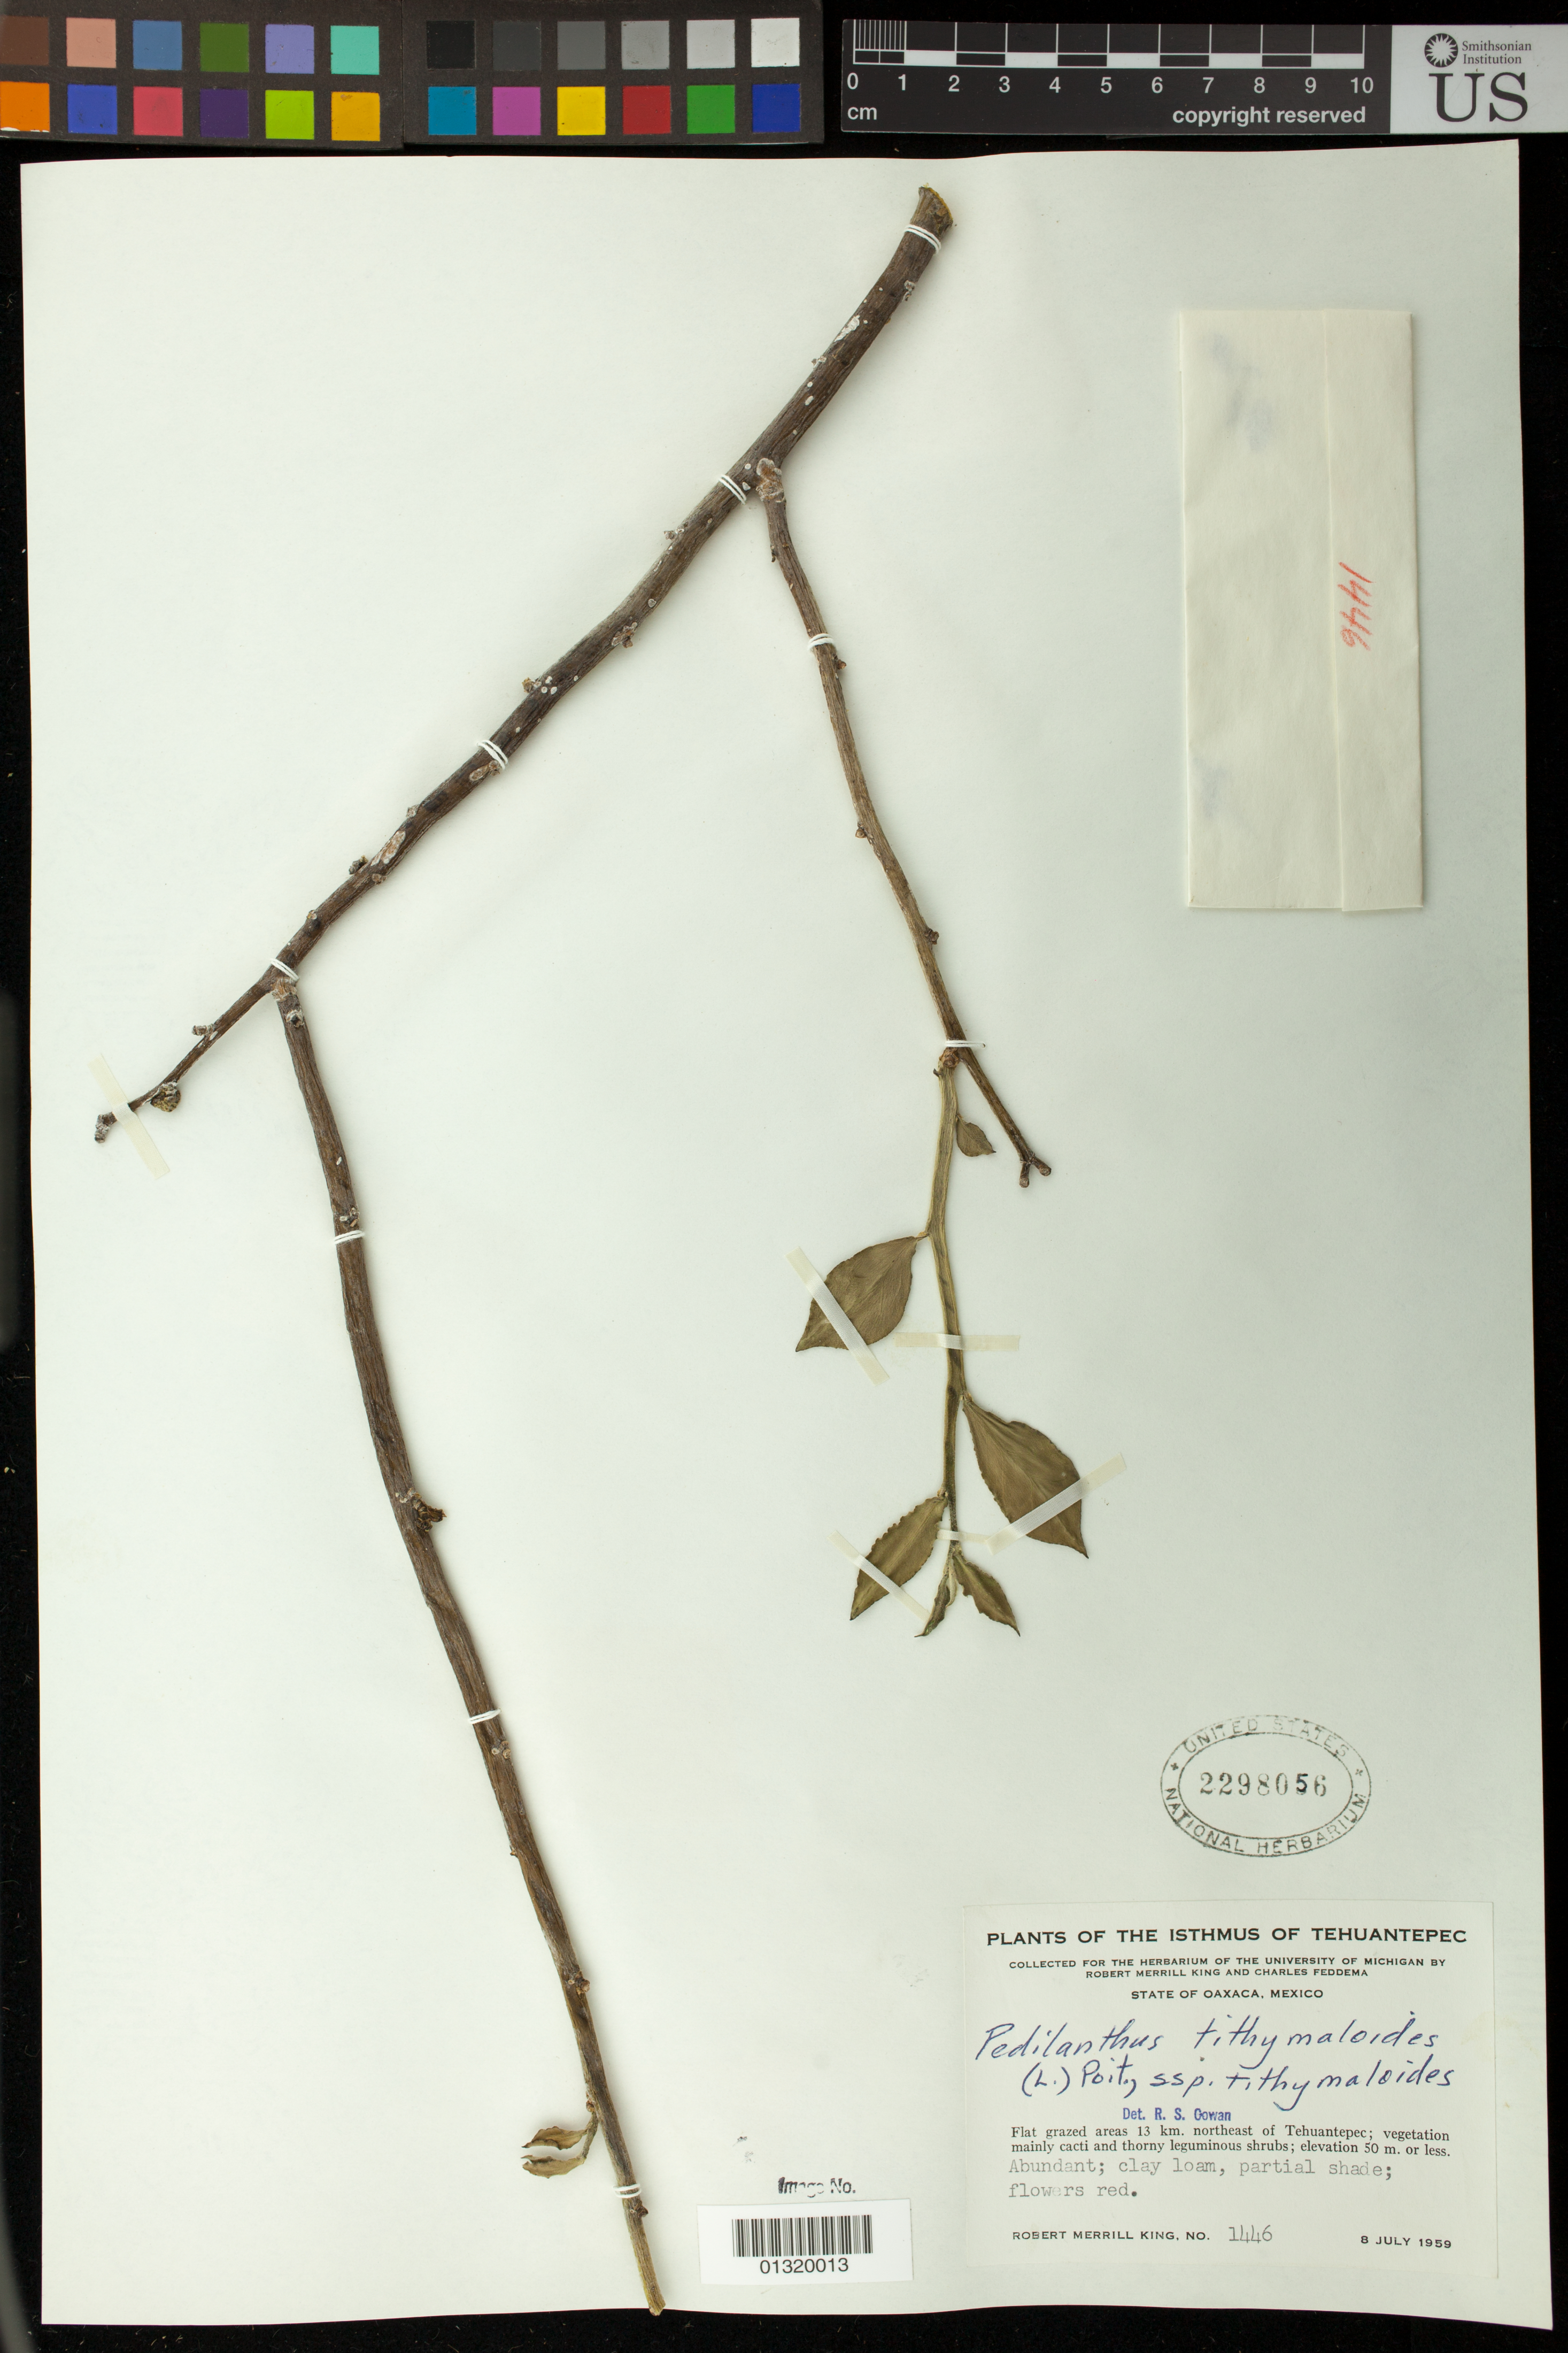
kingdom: Plantae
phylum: Tracheophyta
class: Magnoliopsida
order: Malpighiales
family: Euphorbiaceae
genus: Pedilanthus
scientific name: Pedilanthus tithymaloides subsp. tithymaloides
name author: (L.) Poit.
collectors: R. M. King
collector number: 1446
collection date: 1959-07-08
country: Mexico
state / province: Oaxaca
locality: Flat grazed areas 13 km. northeast of Tehuantepec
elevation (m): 0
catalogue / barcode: US 2298056